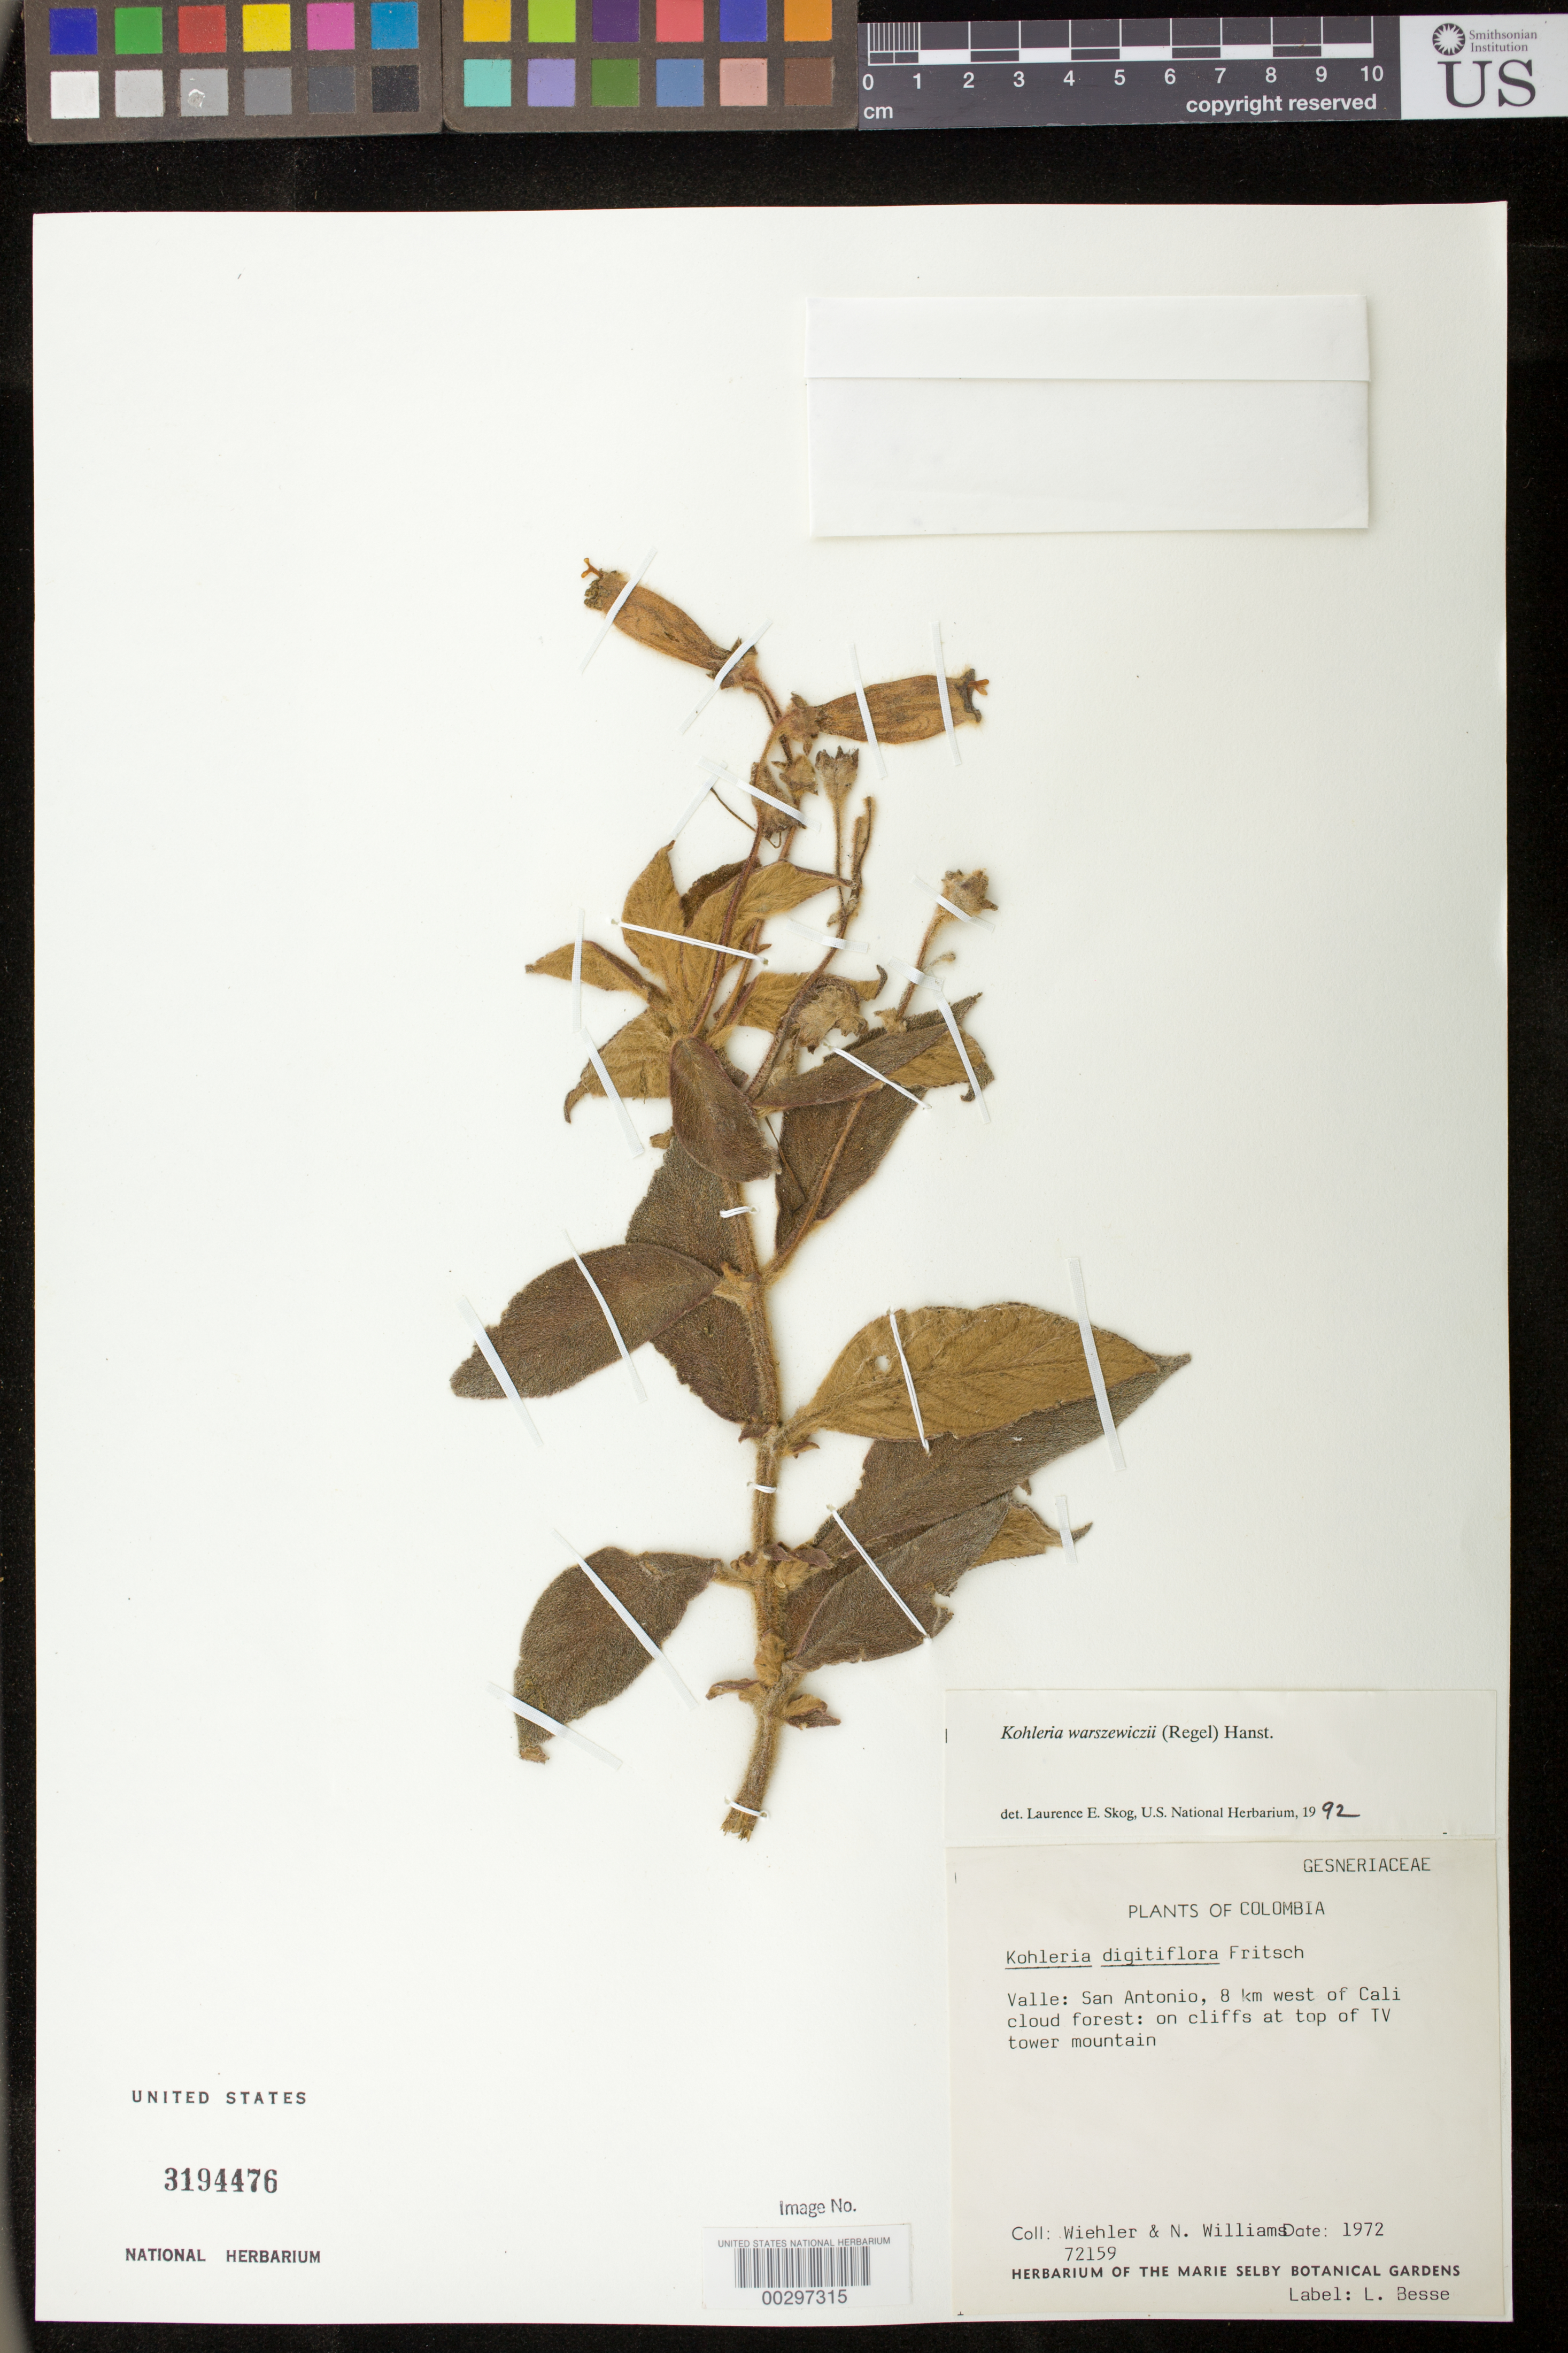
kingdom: Plantae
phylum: Tracheophyta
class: Magnoliopsida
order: Lamiales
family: Gesneriaceae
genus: Kohleria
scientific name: Kohleria warszewiczii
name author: (Regel) Hanst.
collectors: H. J. Wiehler & N. Williams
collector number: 72159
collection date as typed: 1972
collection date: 1972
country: Colombia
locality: Colombia: Valle del Cauca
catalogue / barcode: US 3194476